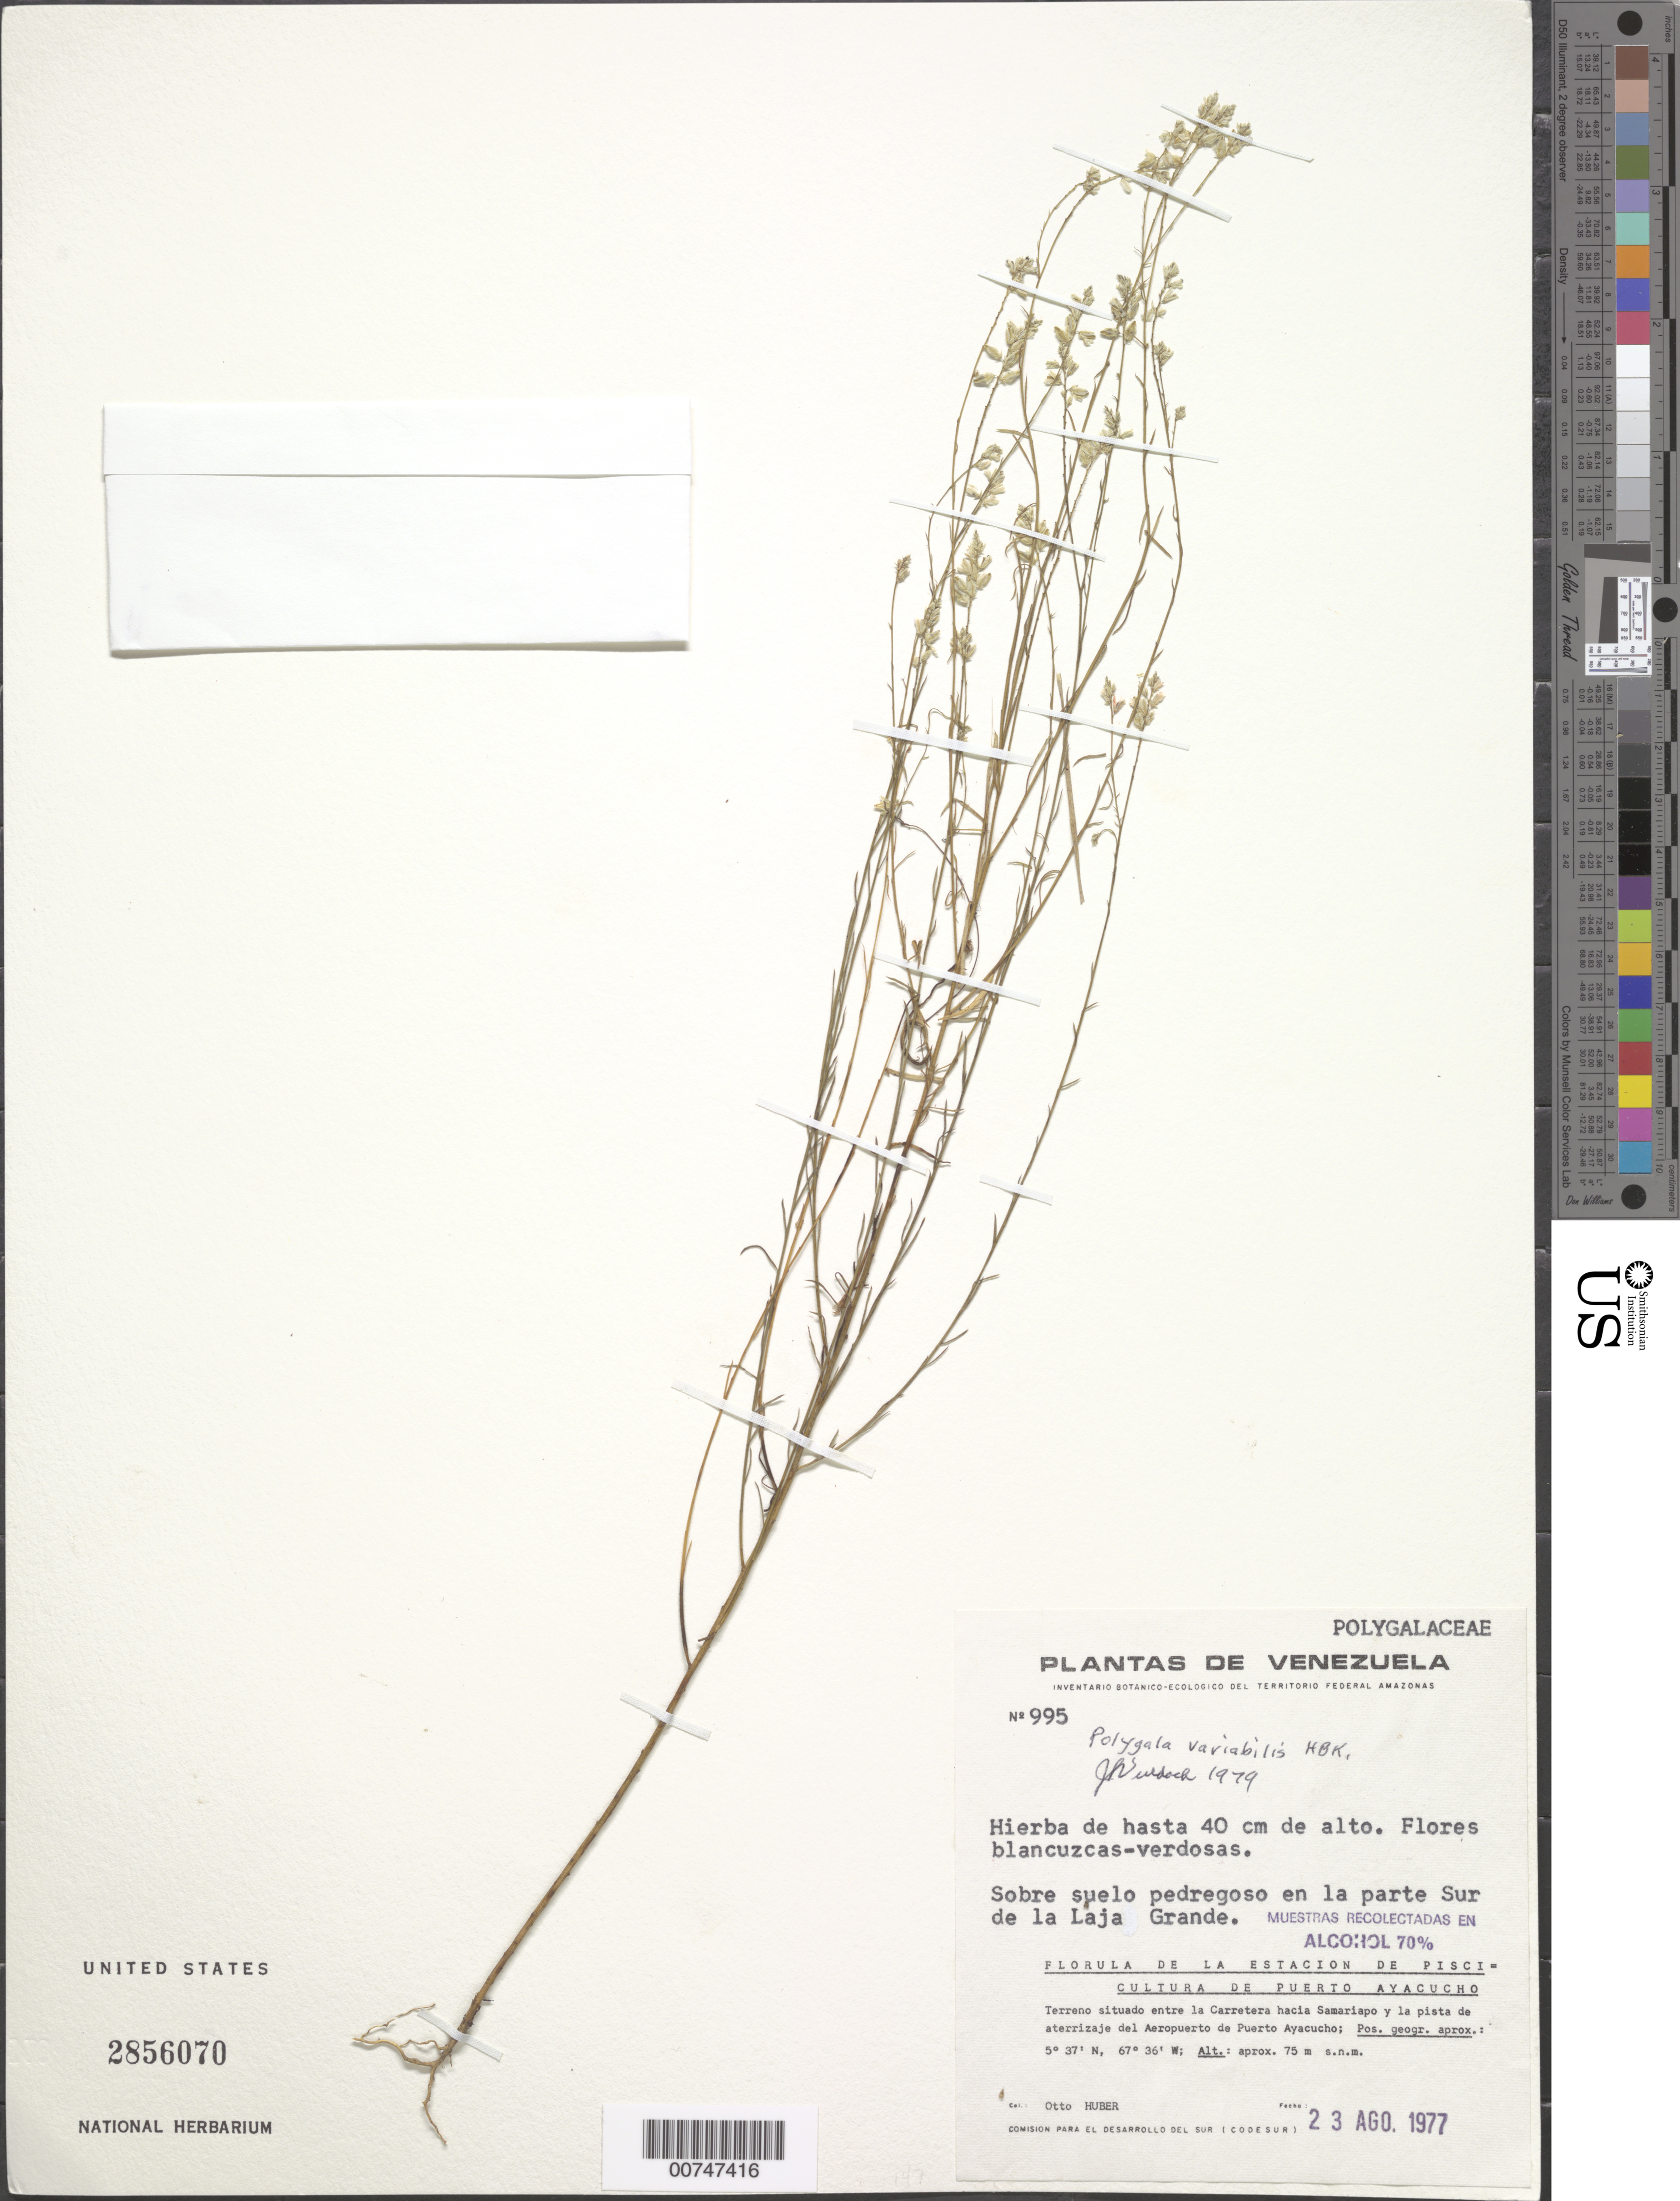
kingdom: Plantae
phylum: Tracheophyta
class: Magnoliopsida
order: Fabales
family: Polygalaceae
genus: Polygala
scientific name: Polygala variabilis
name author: Kunth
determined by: Wurdack, John J., (US), US (UNITED STATES)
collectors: O. Huber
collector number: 995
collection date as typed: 23-Aug-77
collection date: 1977-08-23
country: Venezuela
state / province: Amazonas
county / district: Atures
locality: Puerto Ayacucho, carretera hacia Samariapo y la pista de aterrizaje del Aeropuerto de Puerto Ayacucho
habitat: Stony ground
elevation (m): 75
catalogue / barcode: US 2856070